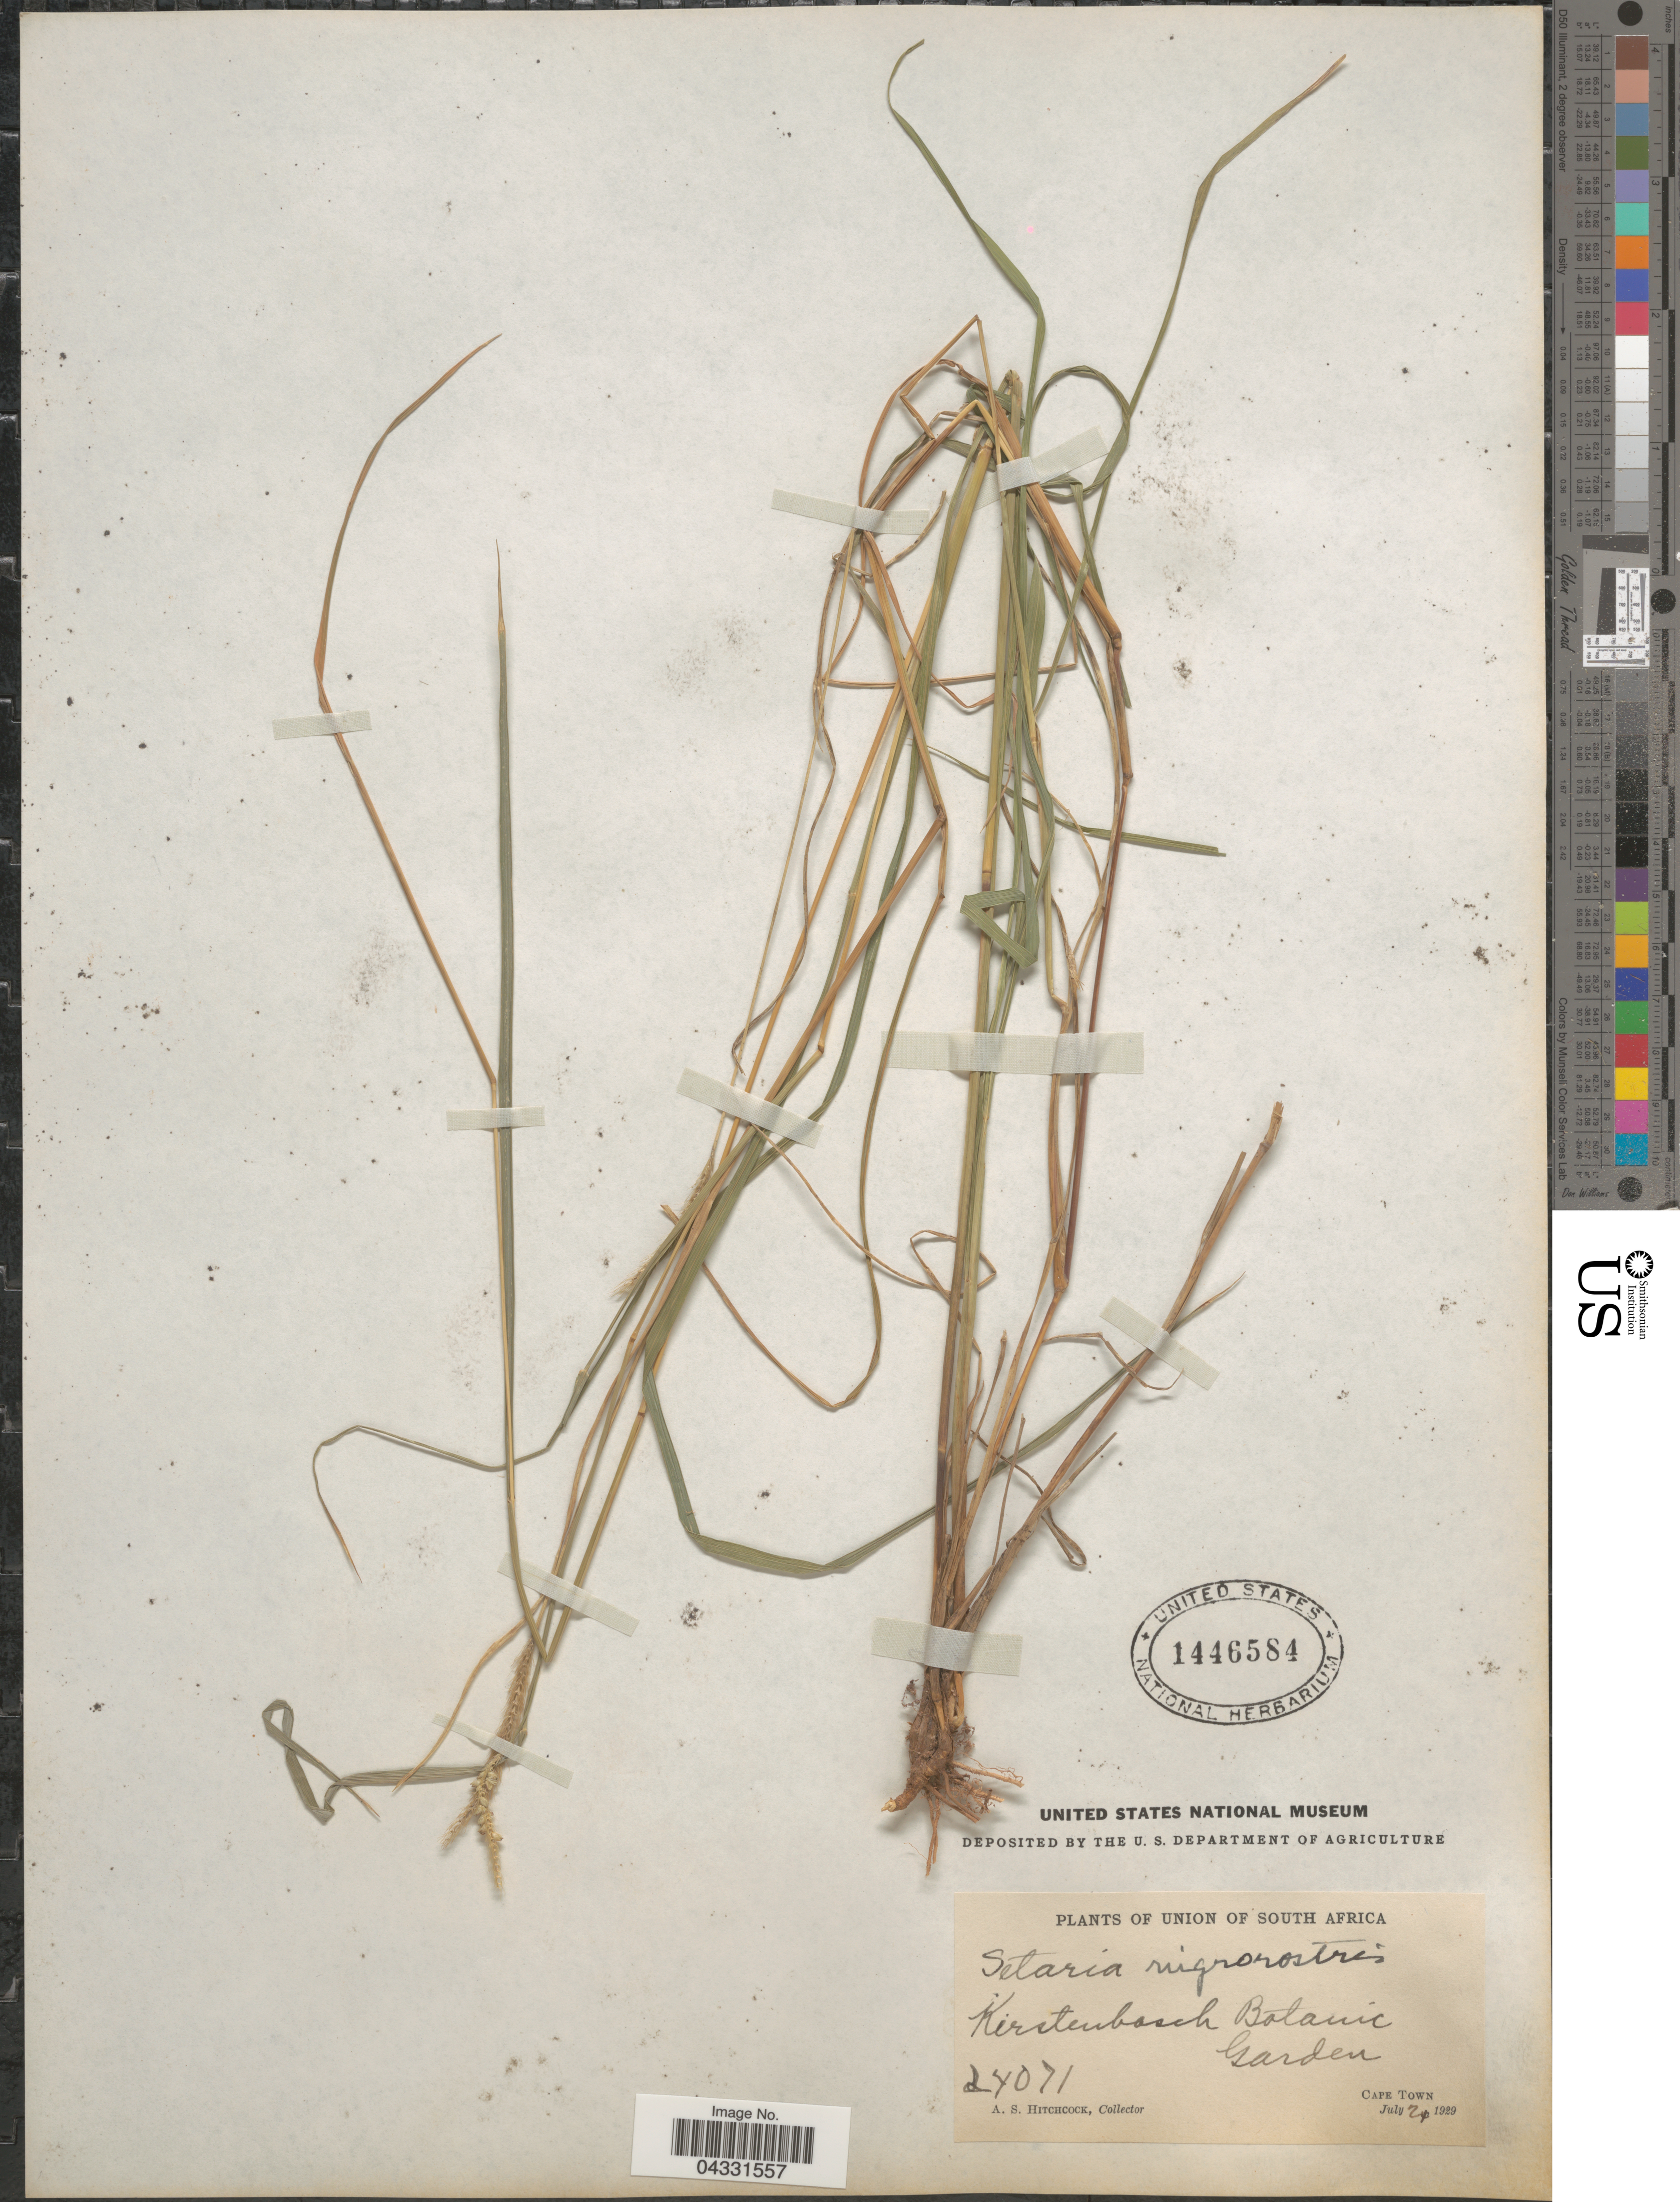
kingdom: Plantae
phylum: Tracheophyta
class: Liliopsida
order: Poales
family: Poaceae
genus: Setaria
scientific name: Setaria nigrirostris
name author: (Nees) Durand & Schinz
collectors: A. S. Hitchcock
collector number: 24071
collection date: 1929-07-24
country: South Africa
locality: Union of South Africa. Kirstenbosch Botanic Garden. Cape Town.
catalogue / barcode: US 1446584